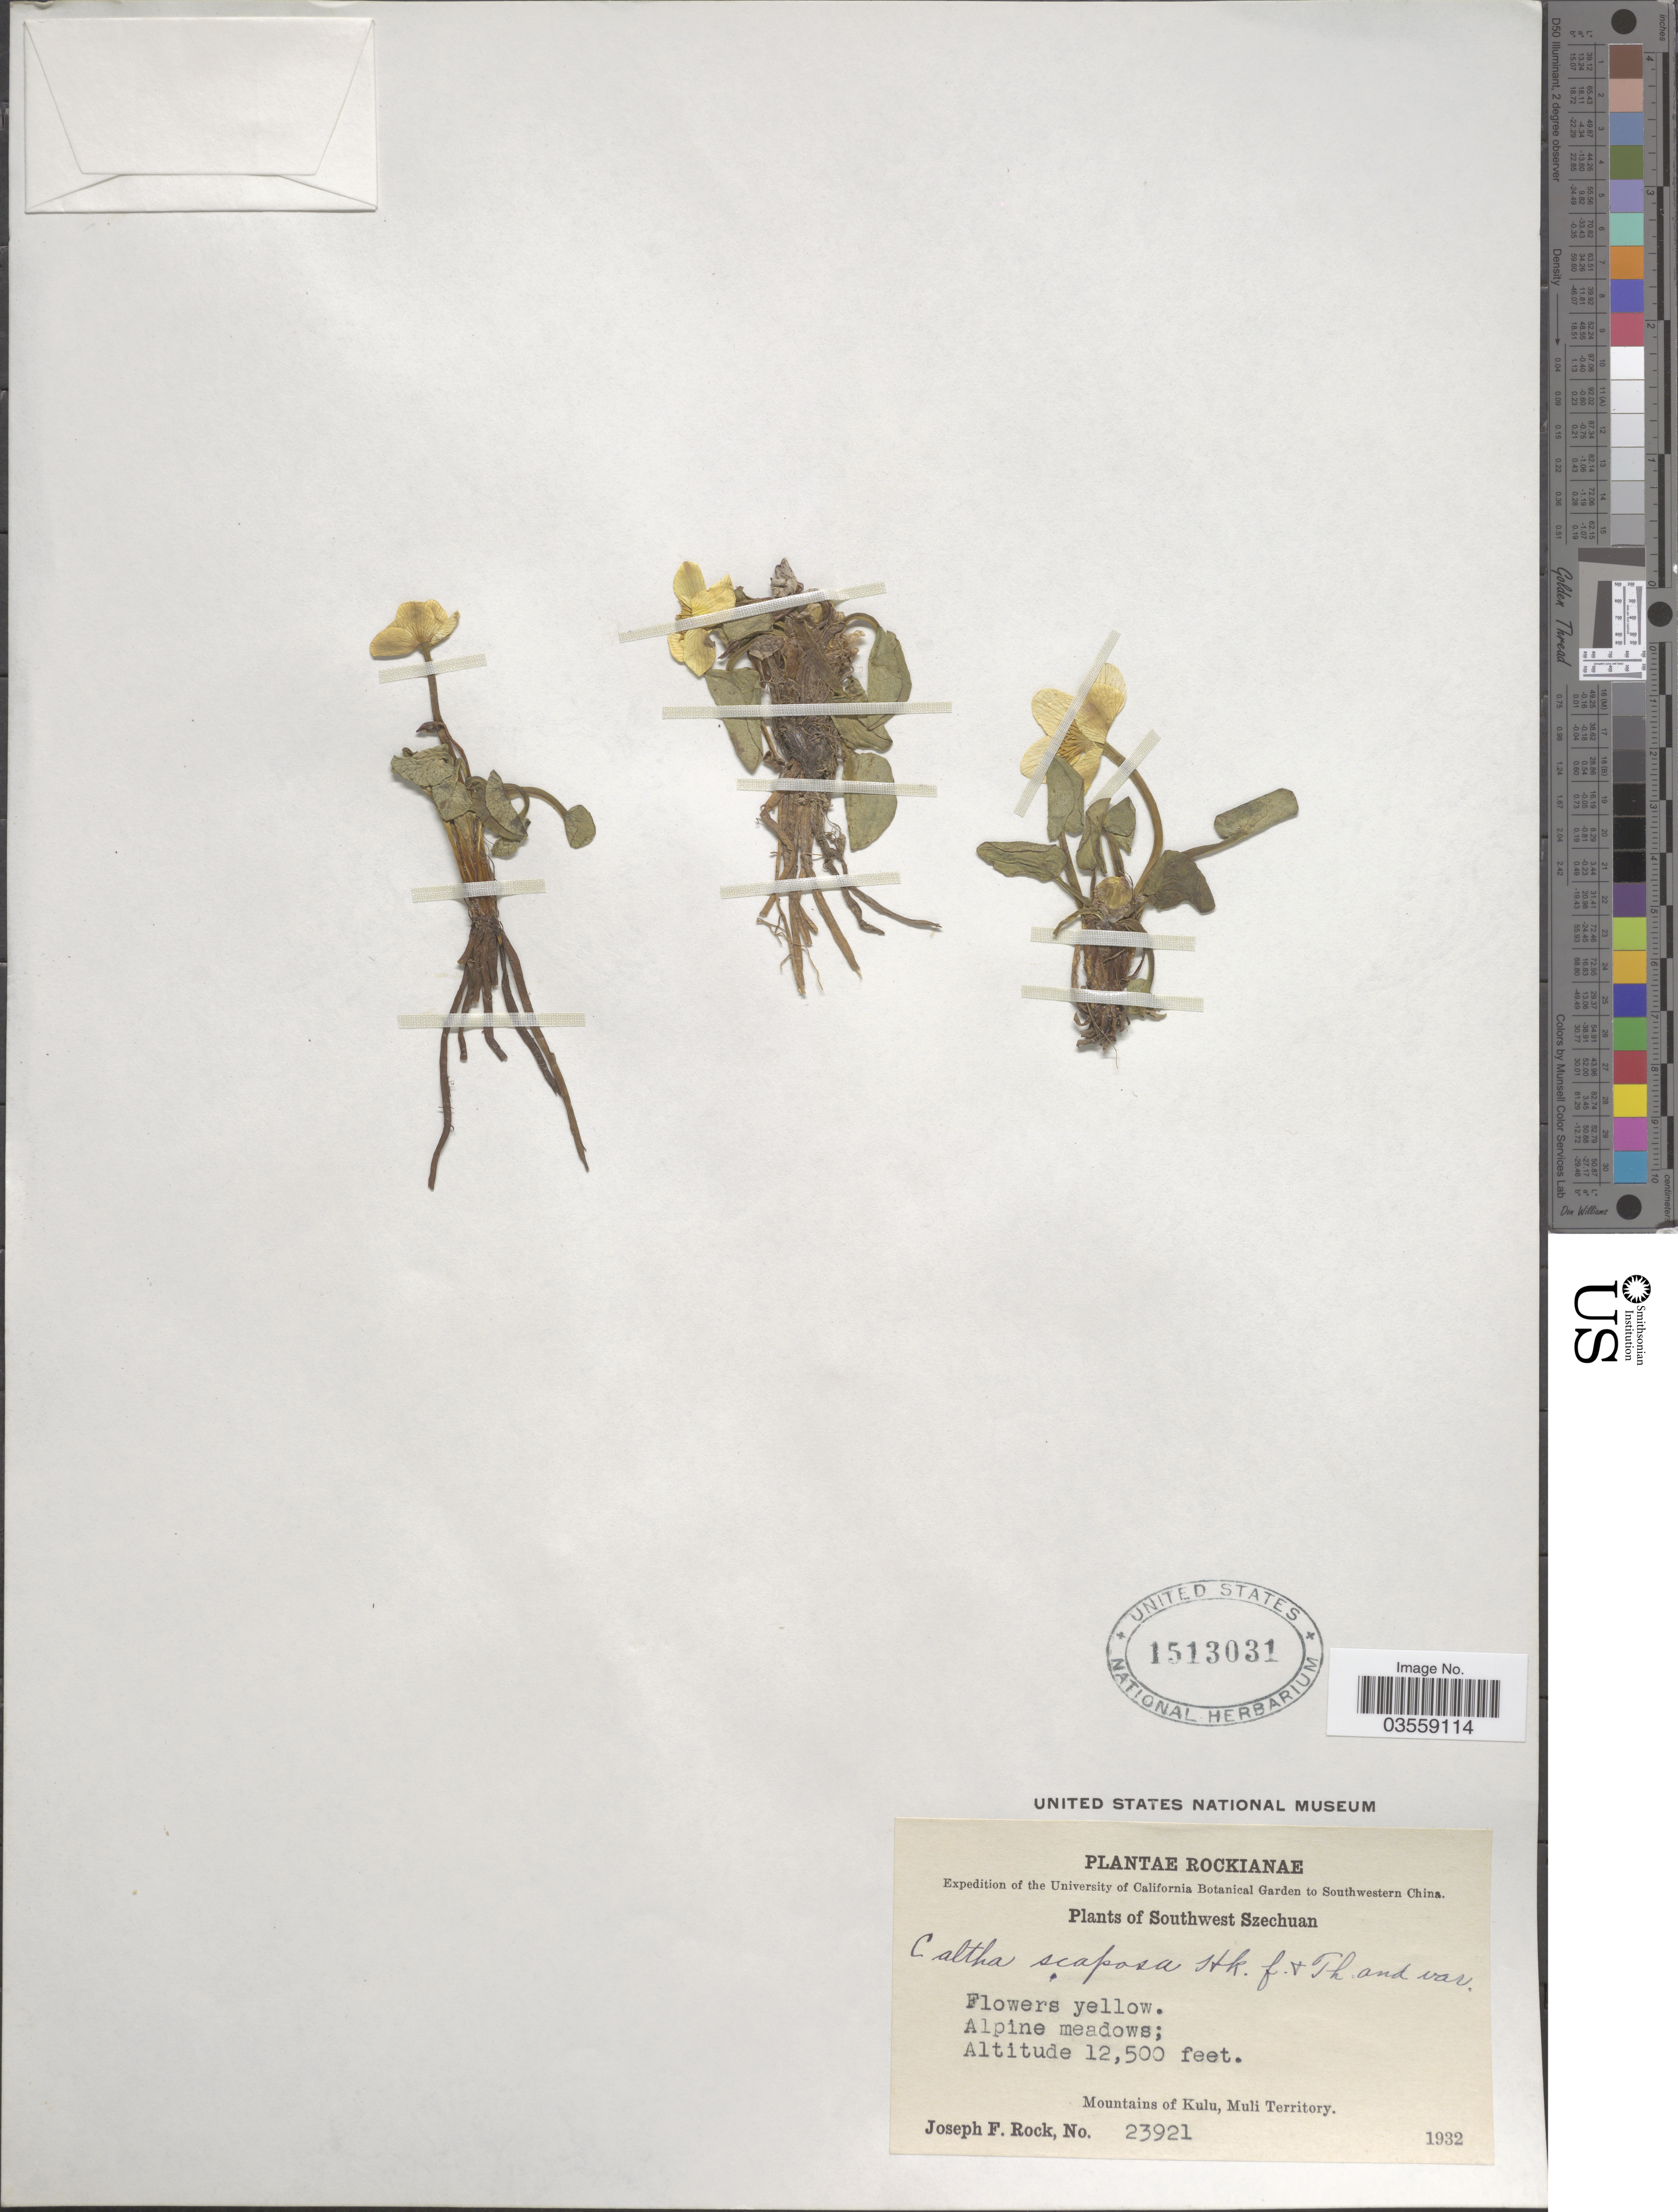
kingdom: Plantae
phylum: Tracheophyta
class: Magnoliopsida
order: Ranunculales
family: Ranunculaceae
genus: Caltha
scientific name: Caltha scaposa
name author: Hook. f. & Thoms.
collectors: J. F. Rock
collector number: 23921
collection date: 1932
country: China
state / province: Sichuan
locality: Southwestern China. Southwest Szechuan. Mountains of Kulu, Muli Territory.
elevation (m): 3810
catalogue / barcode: US 1513031